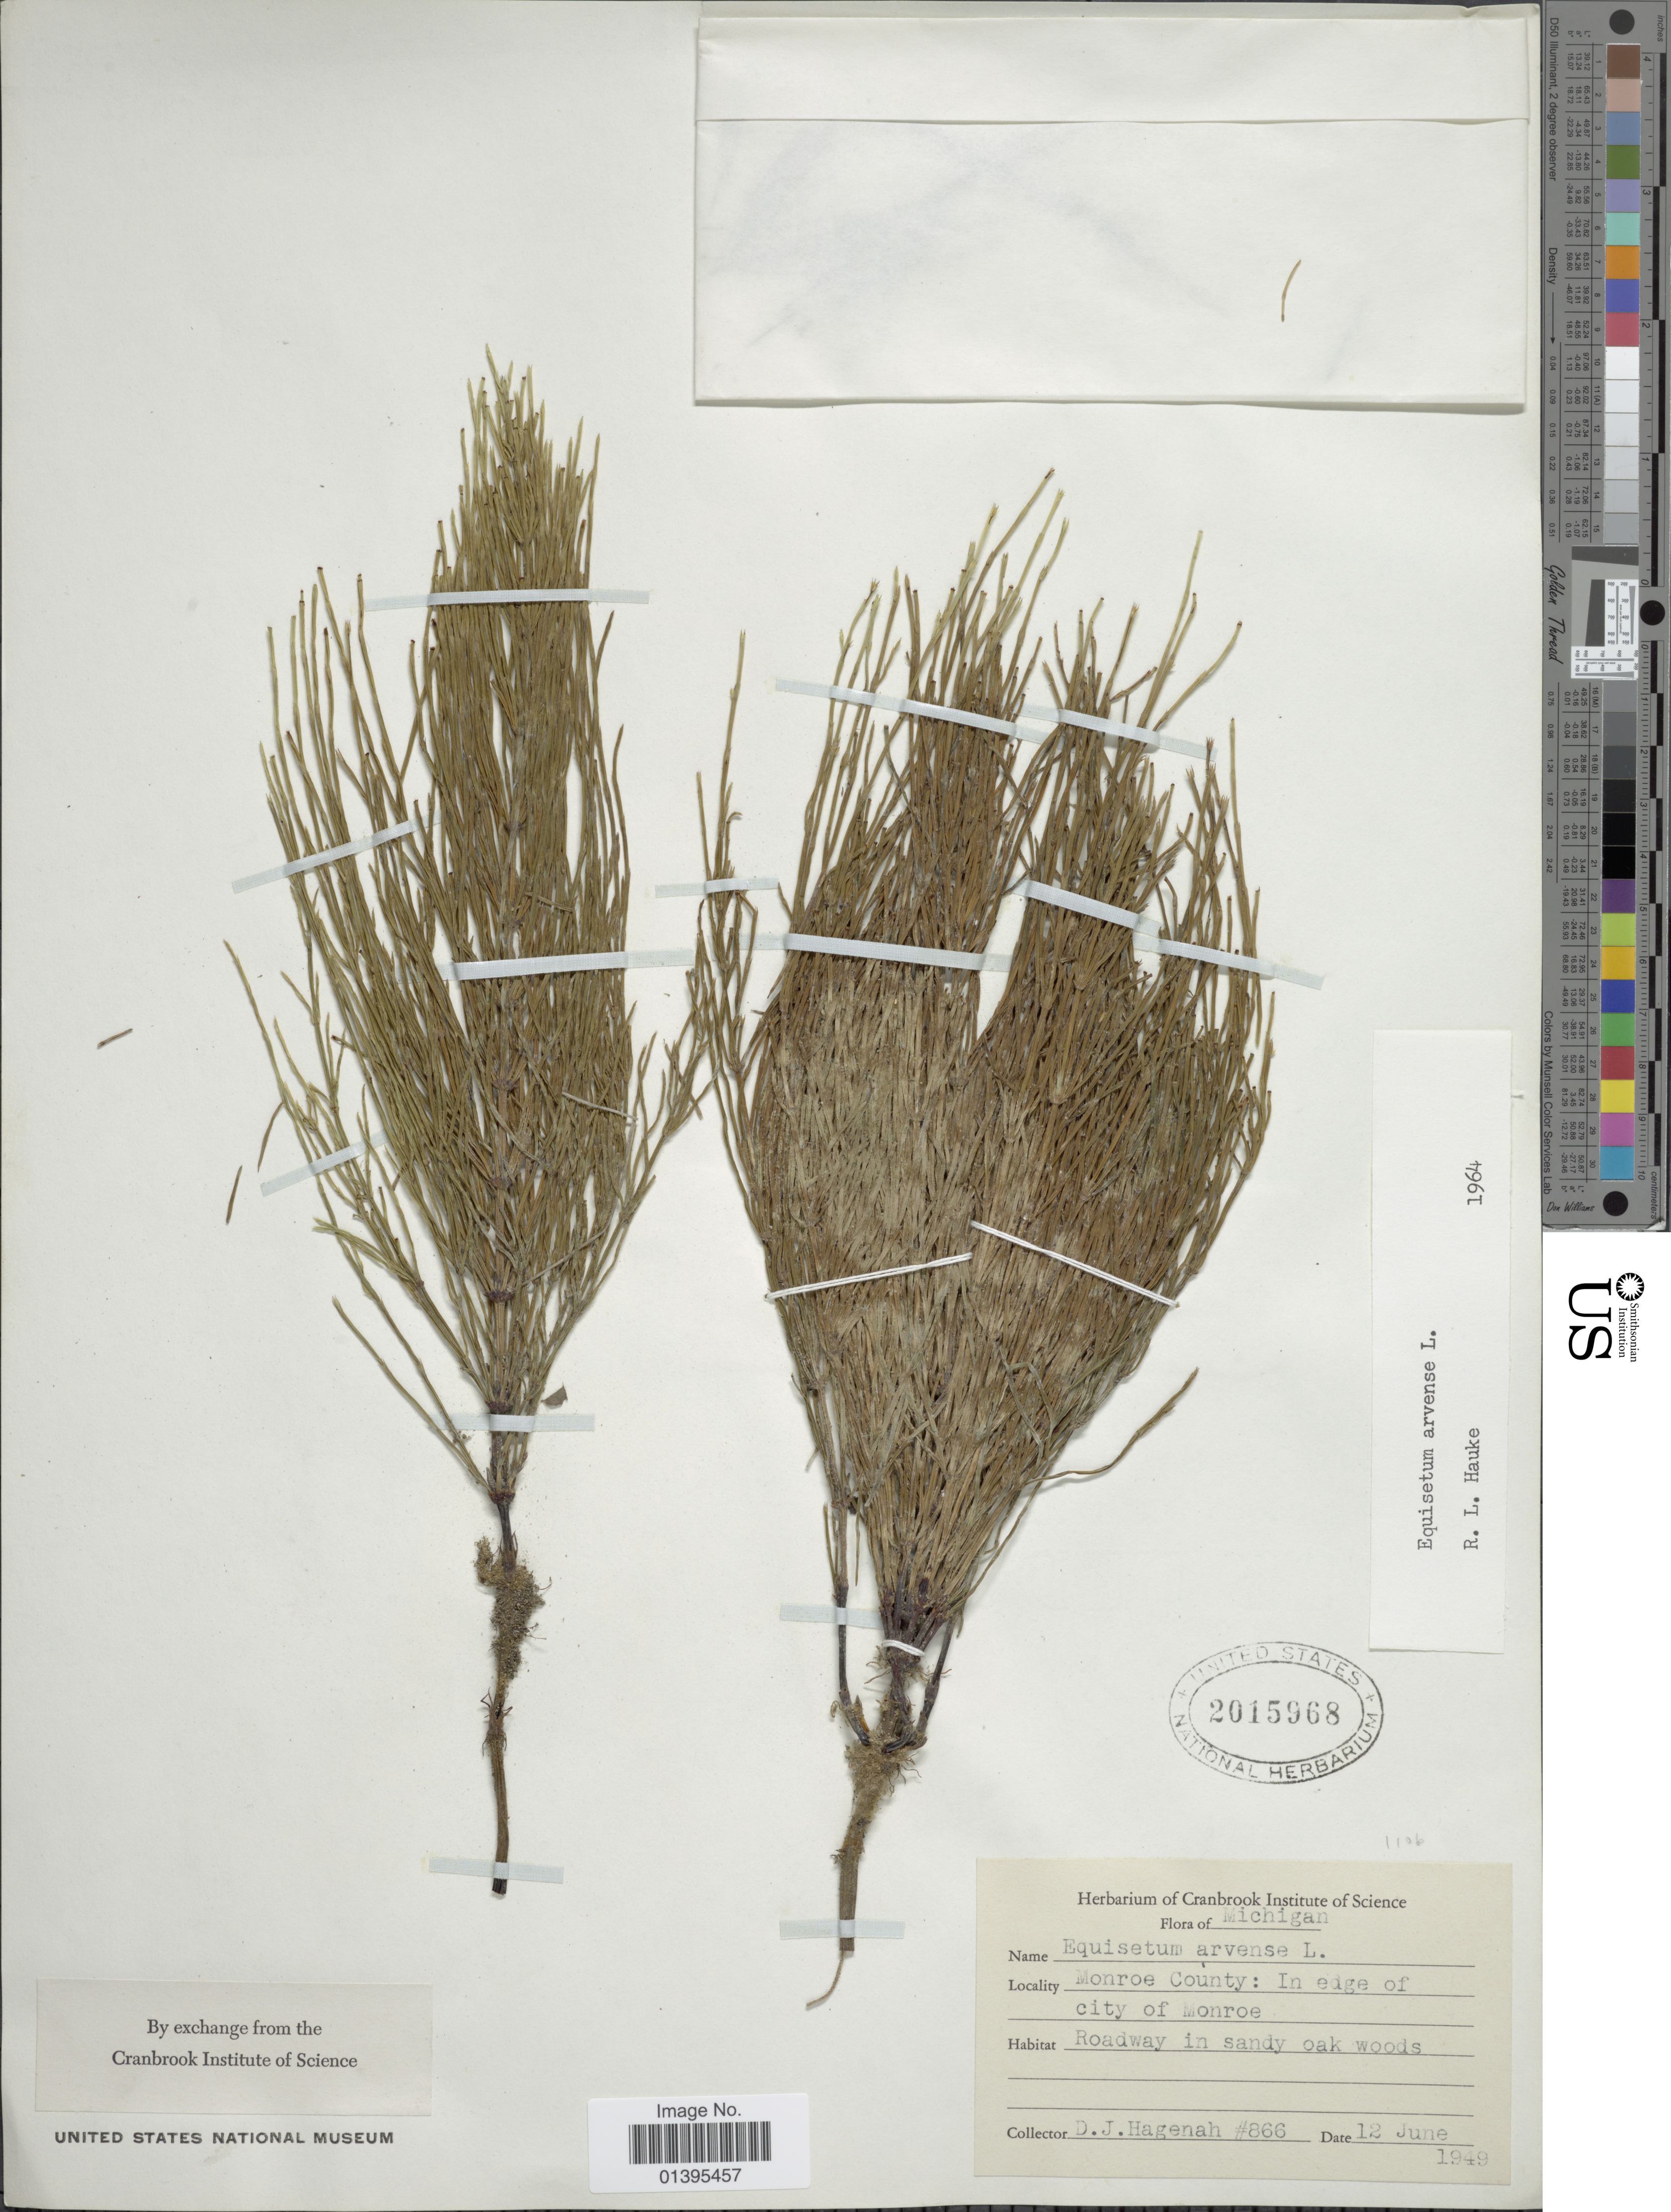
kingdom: Plantae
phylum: Tracheophyta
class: Polypodiopsida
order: Equisetales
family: Equisetaceae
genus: Equisetum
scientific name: Equisetum arvense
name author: L.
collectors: D. Hagenah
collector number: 866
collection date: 1949-06-12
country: United States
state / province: Michigan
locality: Monroe County: in edge of city of Monroe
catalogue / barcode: US 2015968